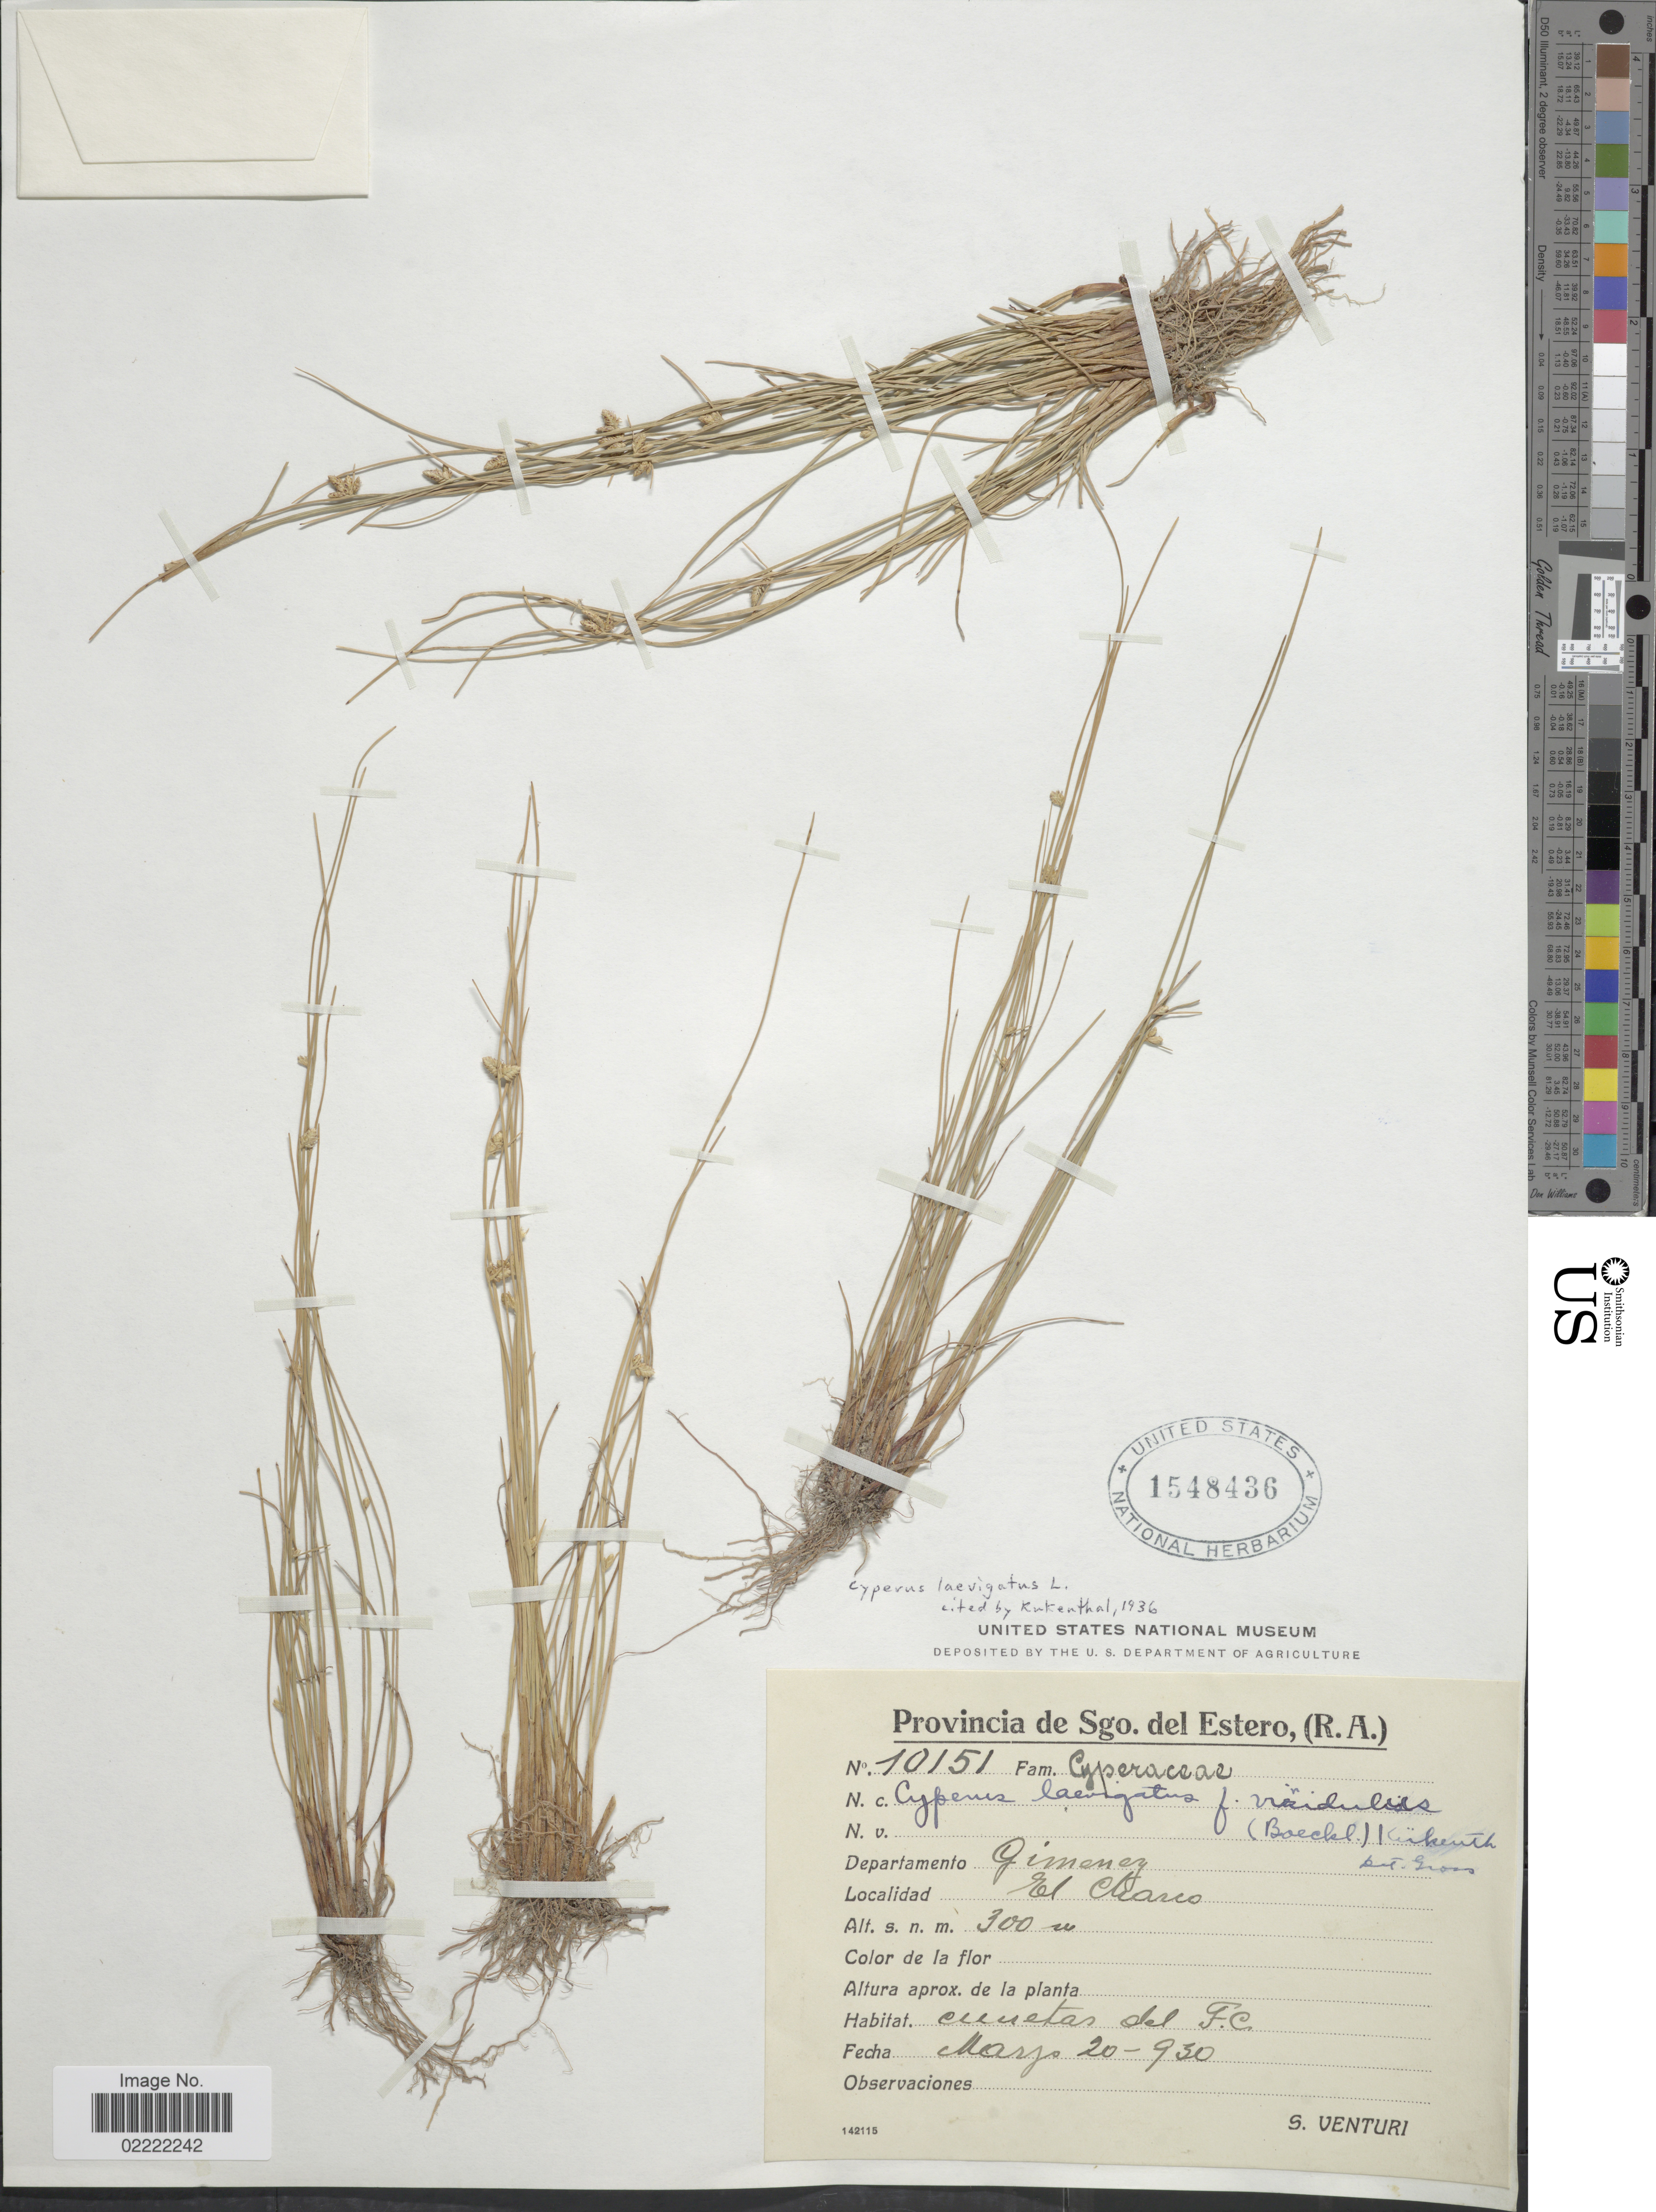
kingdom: Plantae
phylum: Tracheophyta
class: Liliopsida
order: Poales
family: Cyperaceae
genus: Cyperus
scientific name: Cyperus laevigatus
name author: L.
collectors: S. Venturi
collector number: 10151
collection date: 1930-03-20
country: Argentina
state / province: Santiago del Estero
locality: (R.A.) Departamento Jimenez. El Charco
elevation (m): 300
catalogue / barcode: US 1548436